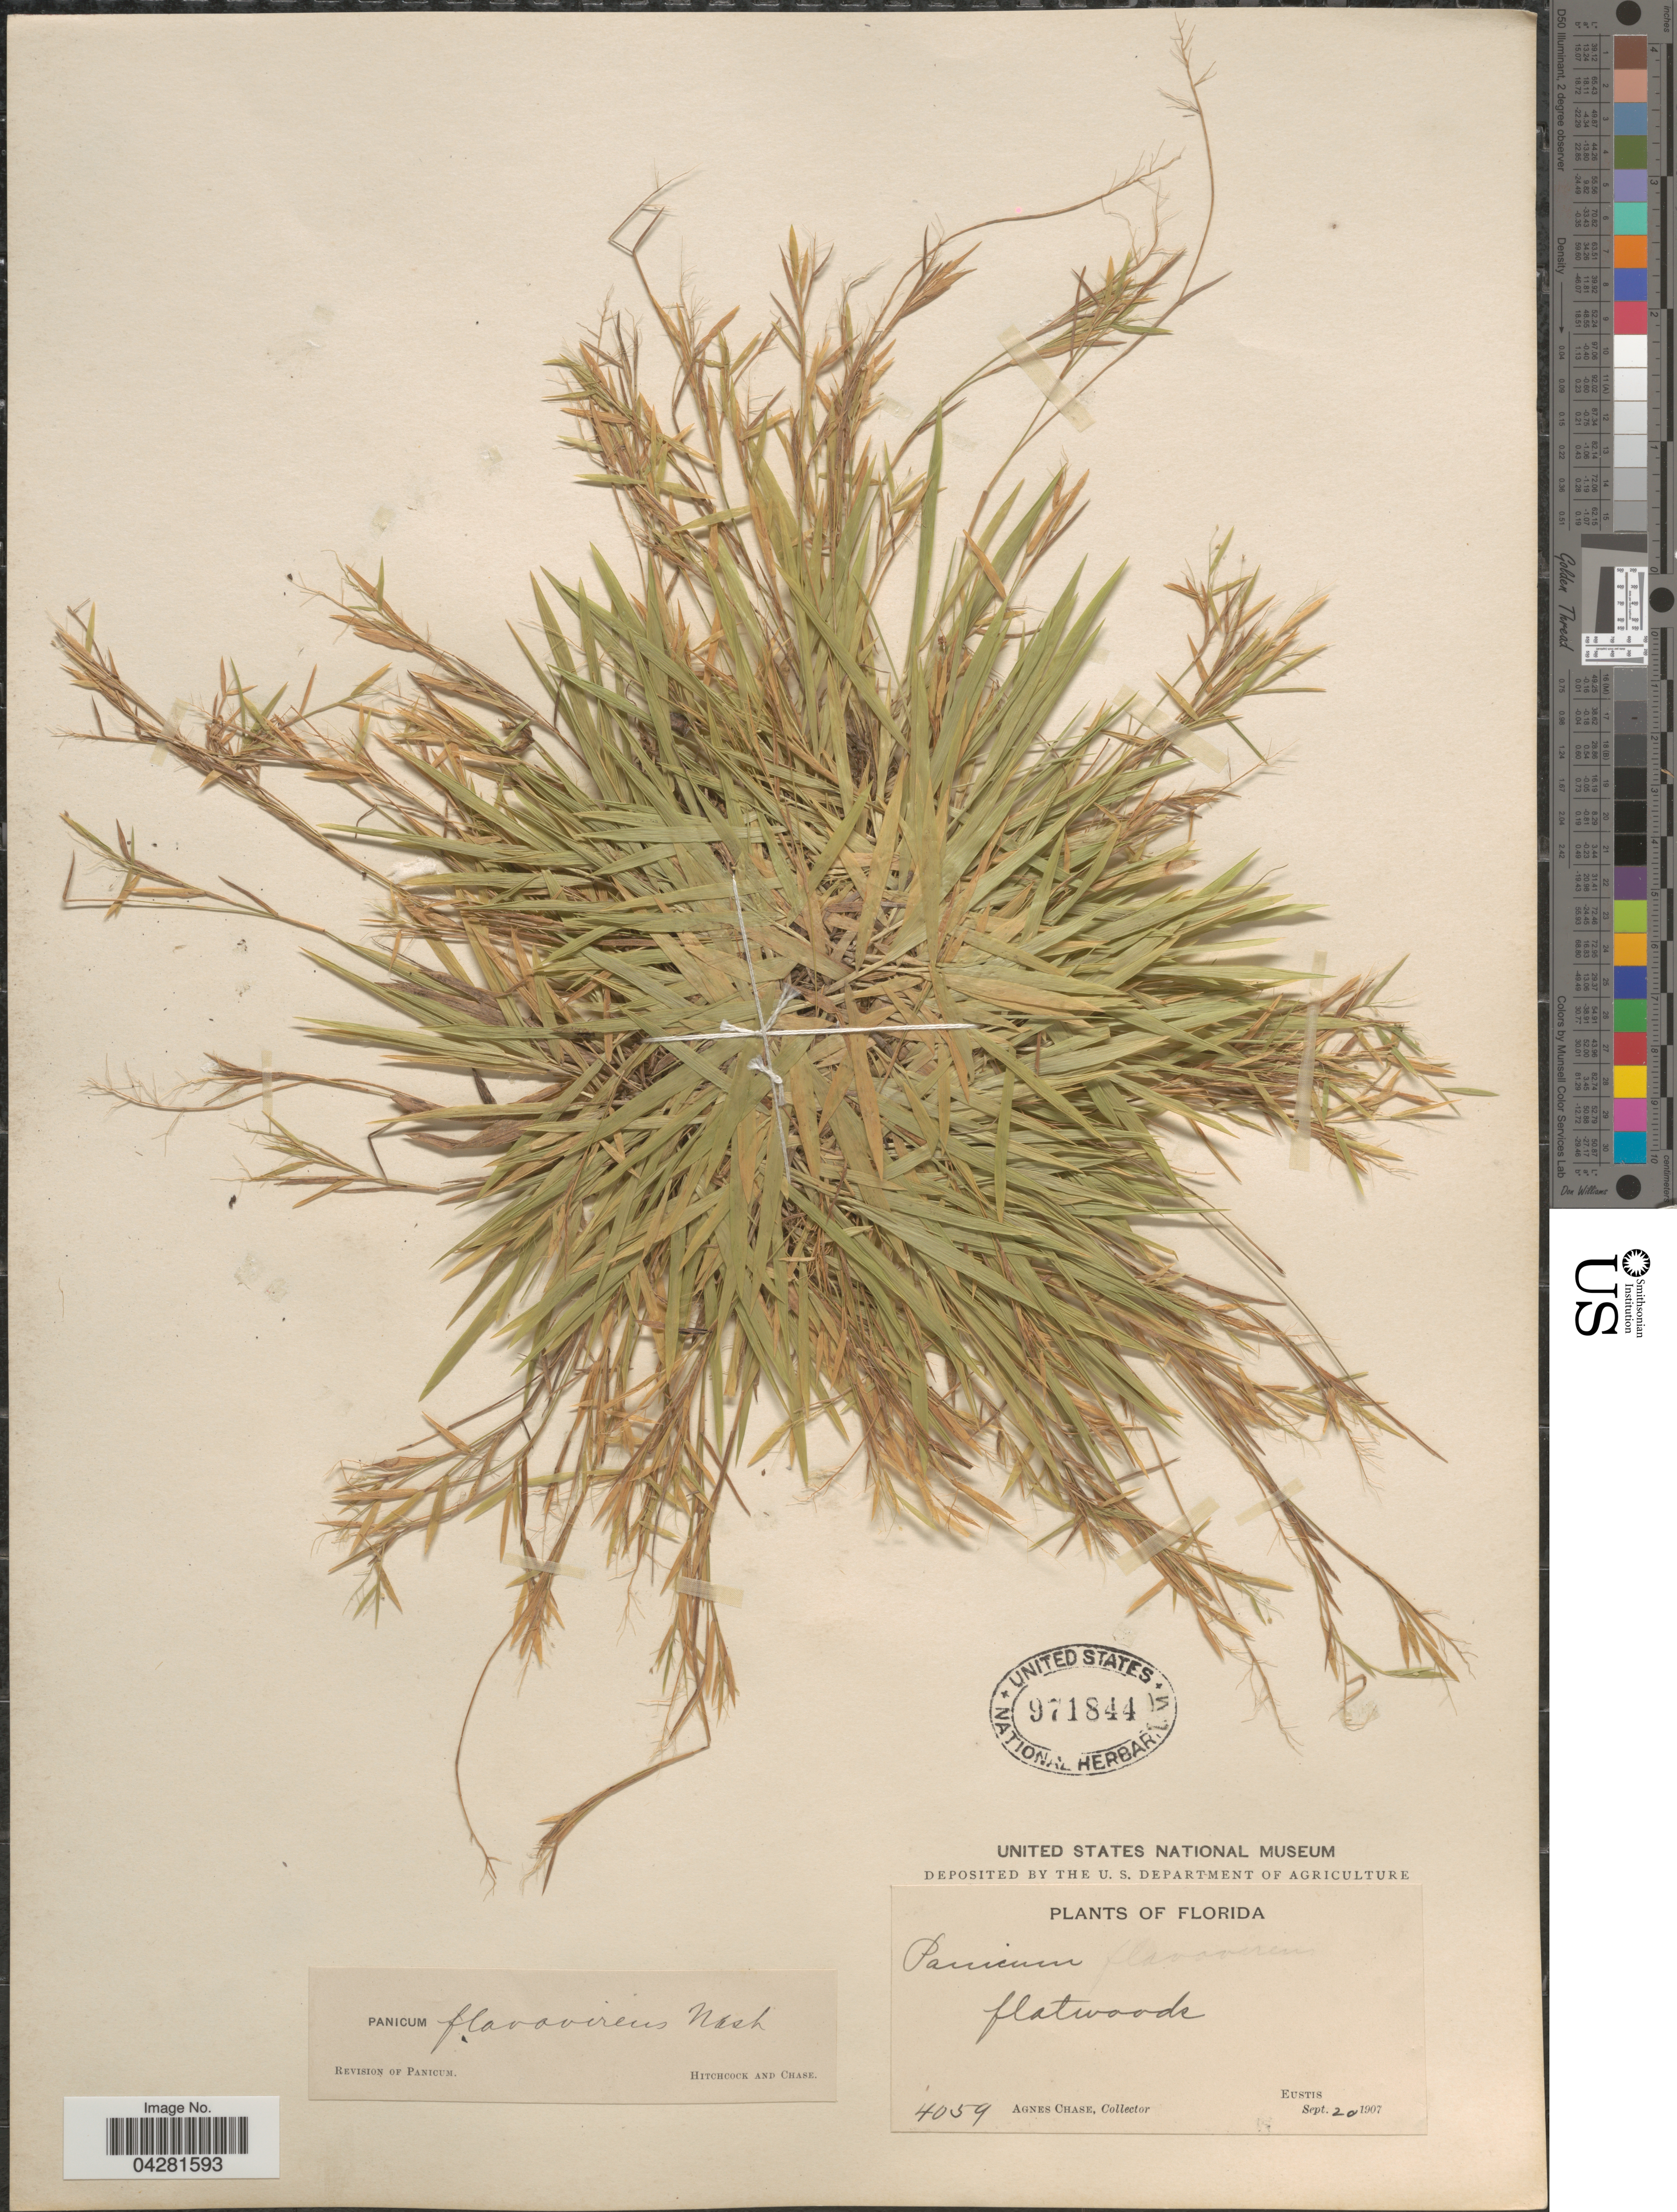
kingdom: Plantae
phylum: Tracheophyta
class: Liliopsida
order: Poales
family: Poaceae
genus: Dichanthelium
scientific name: Dichanthelium ensifolium var. ensifolium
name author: (Baldwin ex Elliot) Gould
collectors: A. Chase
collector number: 4059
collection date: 1907-09-20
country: United States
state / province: Florida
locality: Eustis.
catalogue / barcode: US 971844